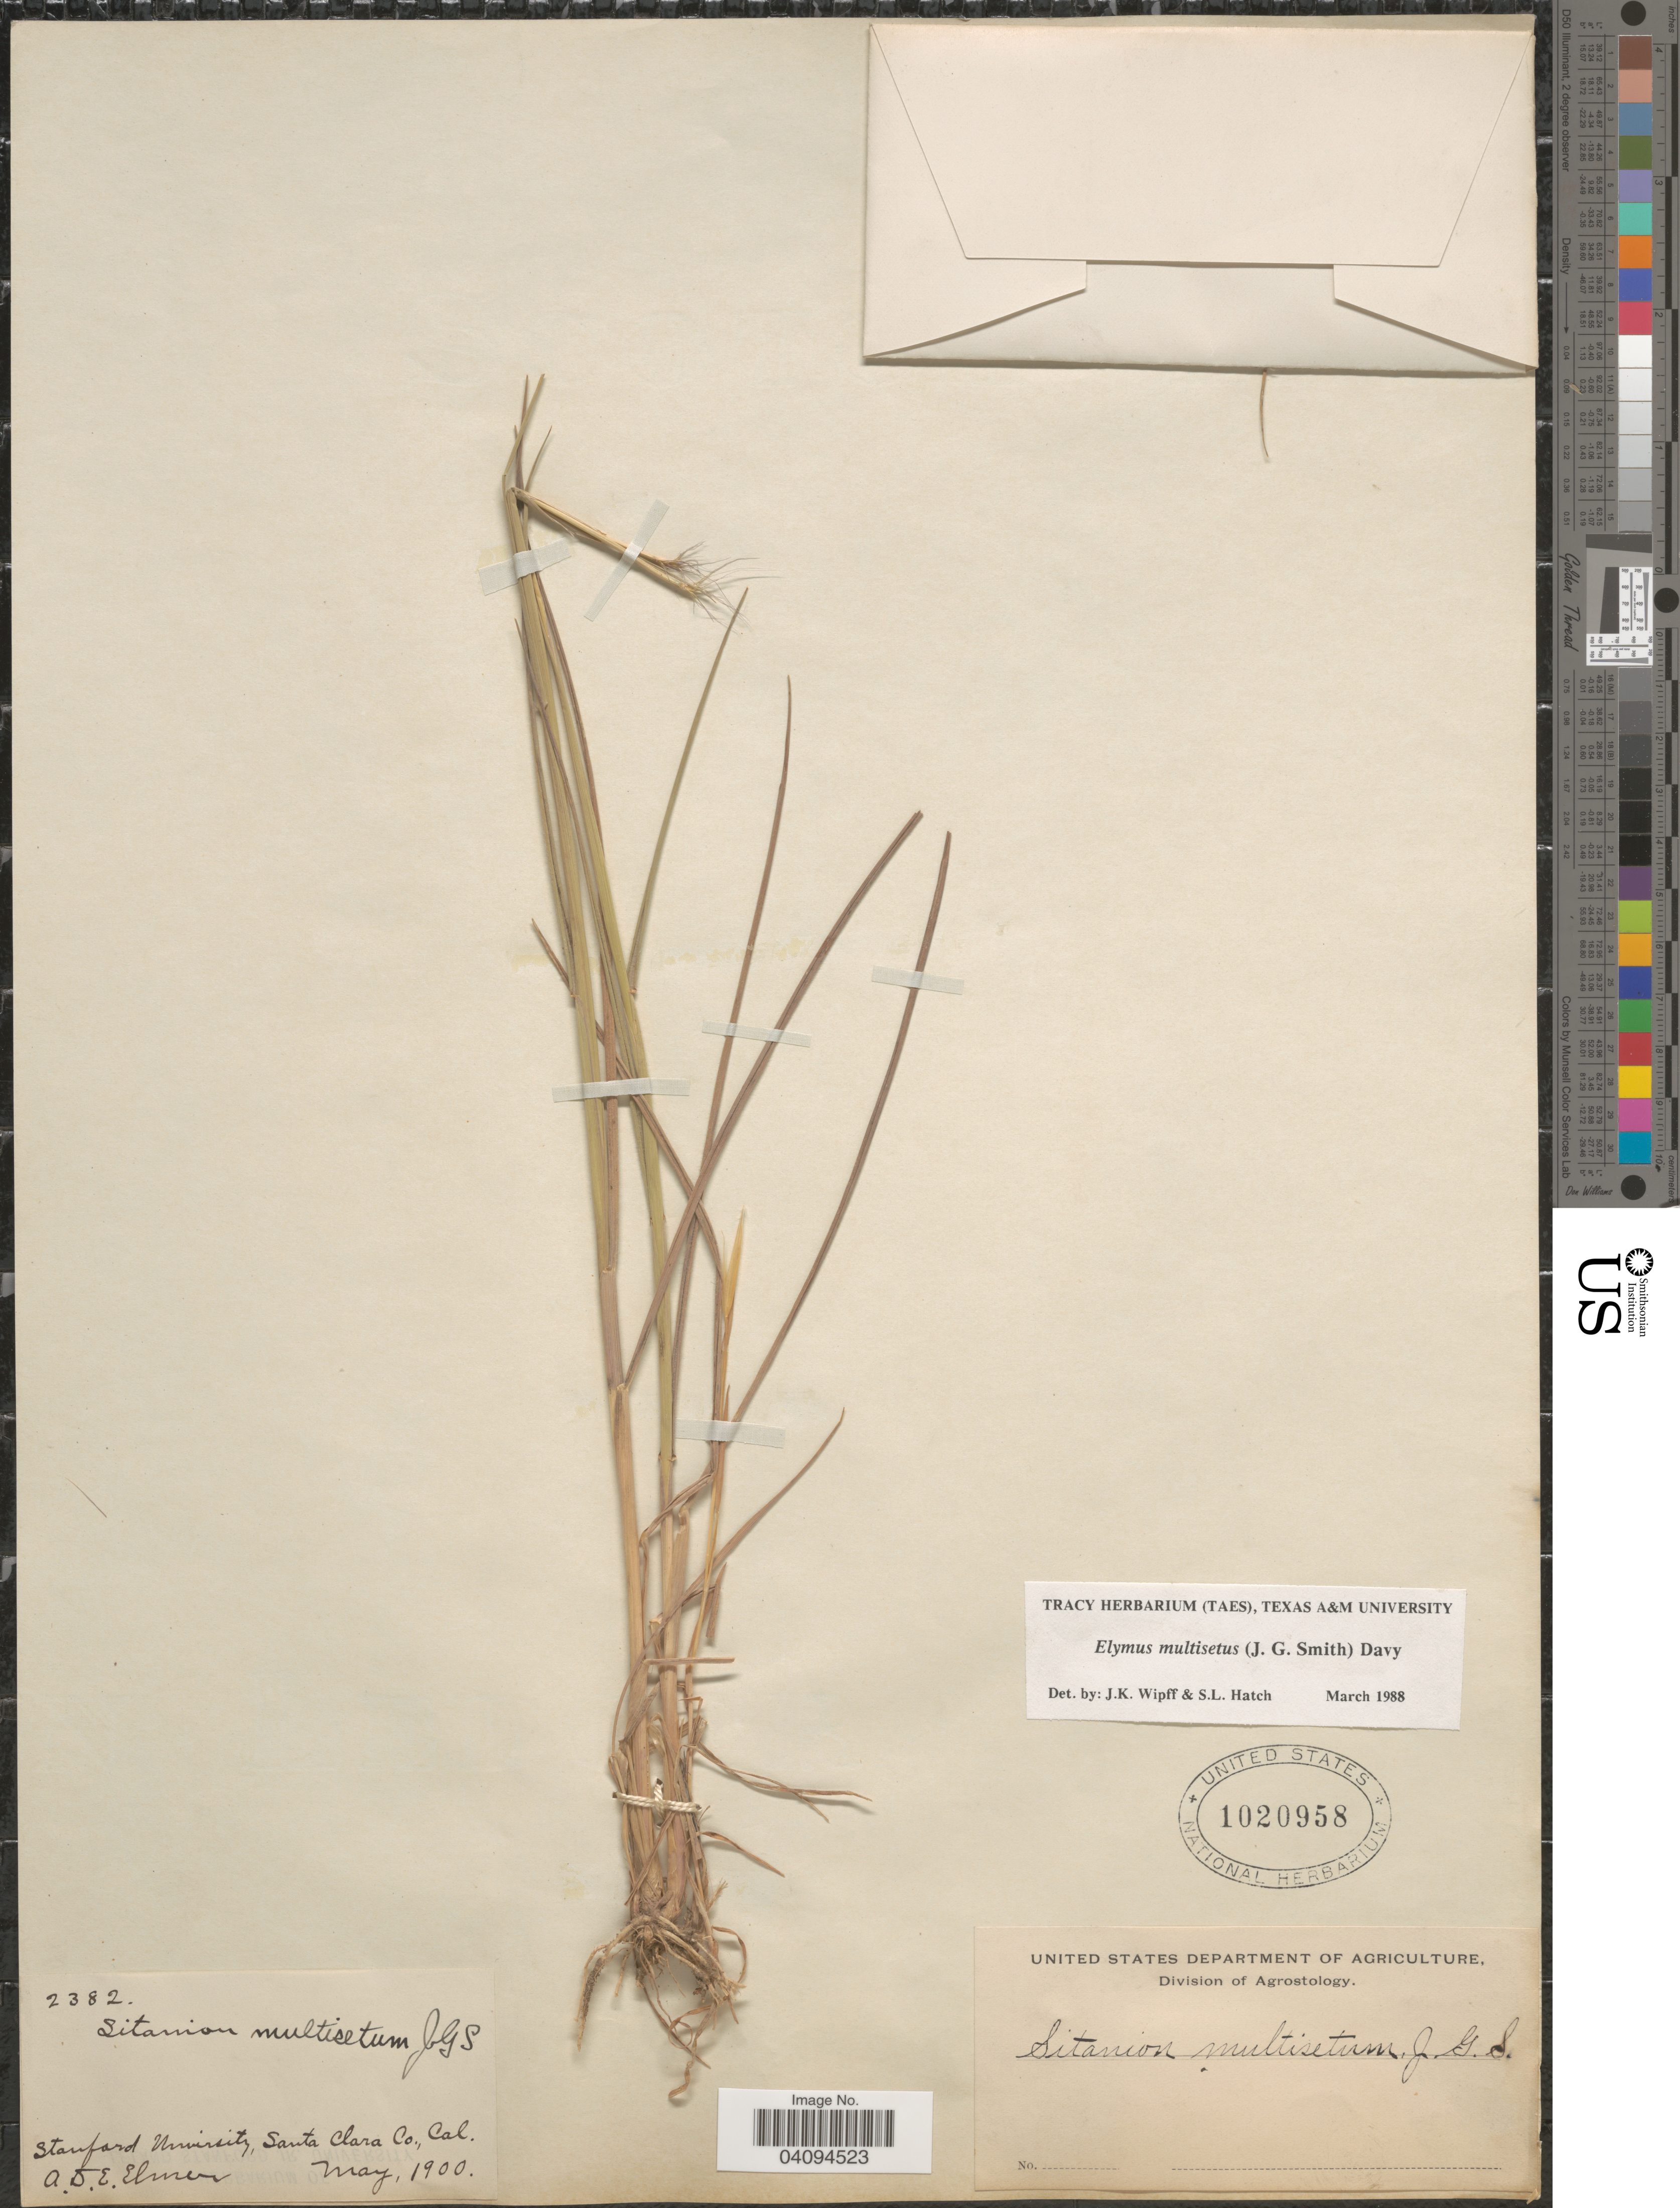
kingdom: Plantae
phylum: Tracheophyta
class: Liliopsida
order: Poales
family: Poaceae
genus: Elymus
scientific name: Elymus multisetus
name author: (J.G. Sm.) Burtt Davy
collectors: A. D. E. Elmer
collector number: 2382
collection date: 1900-05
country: United States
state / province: California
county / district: Santa Clara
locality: Stanford University, Santa Clara Co.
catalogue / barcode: US 1020958